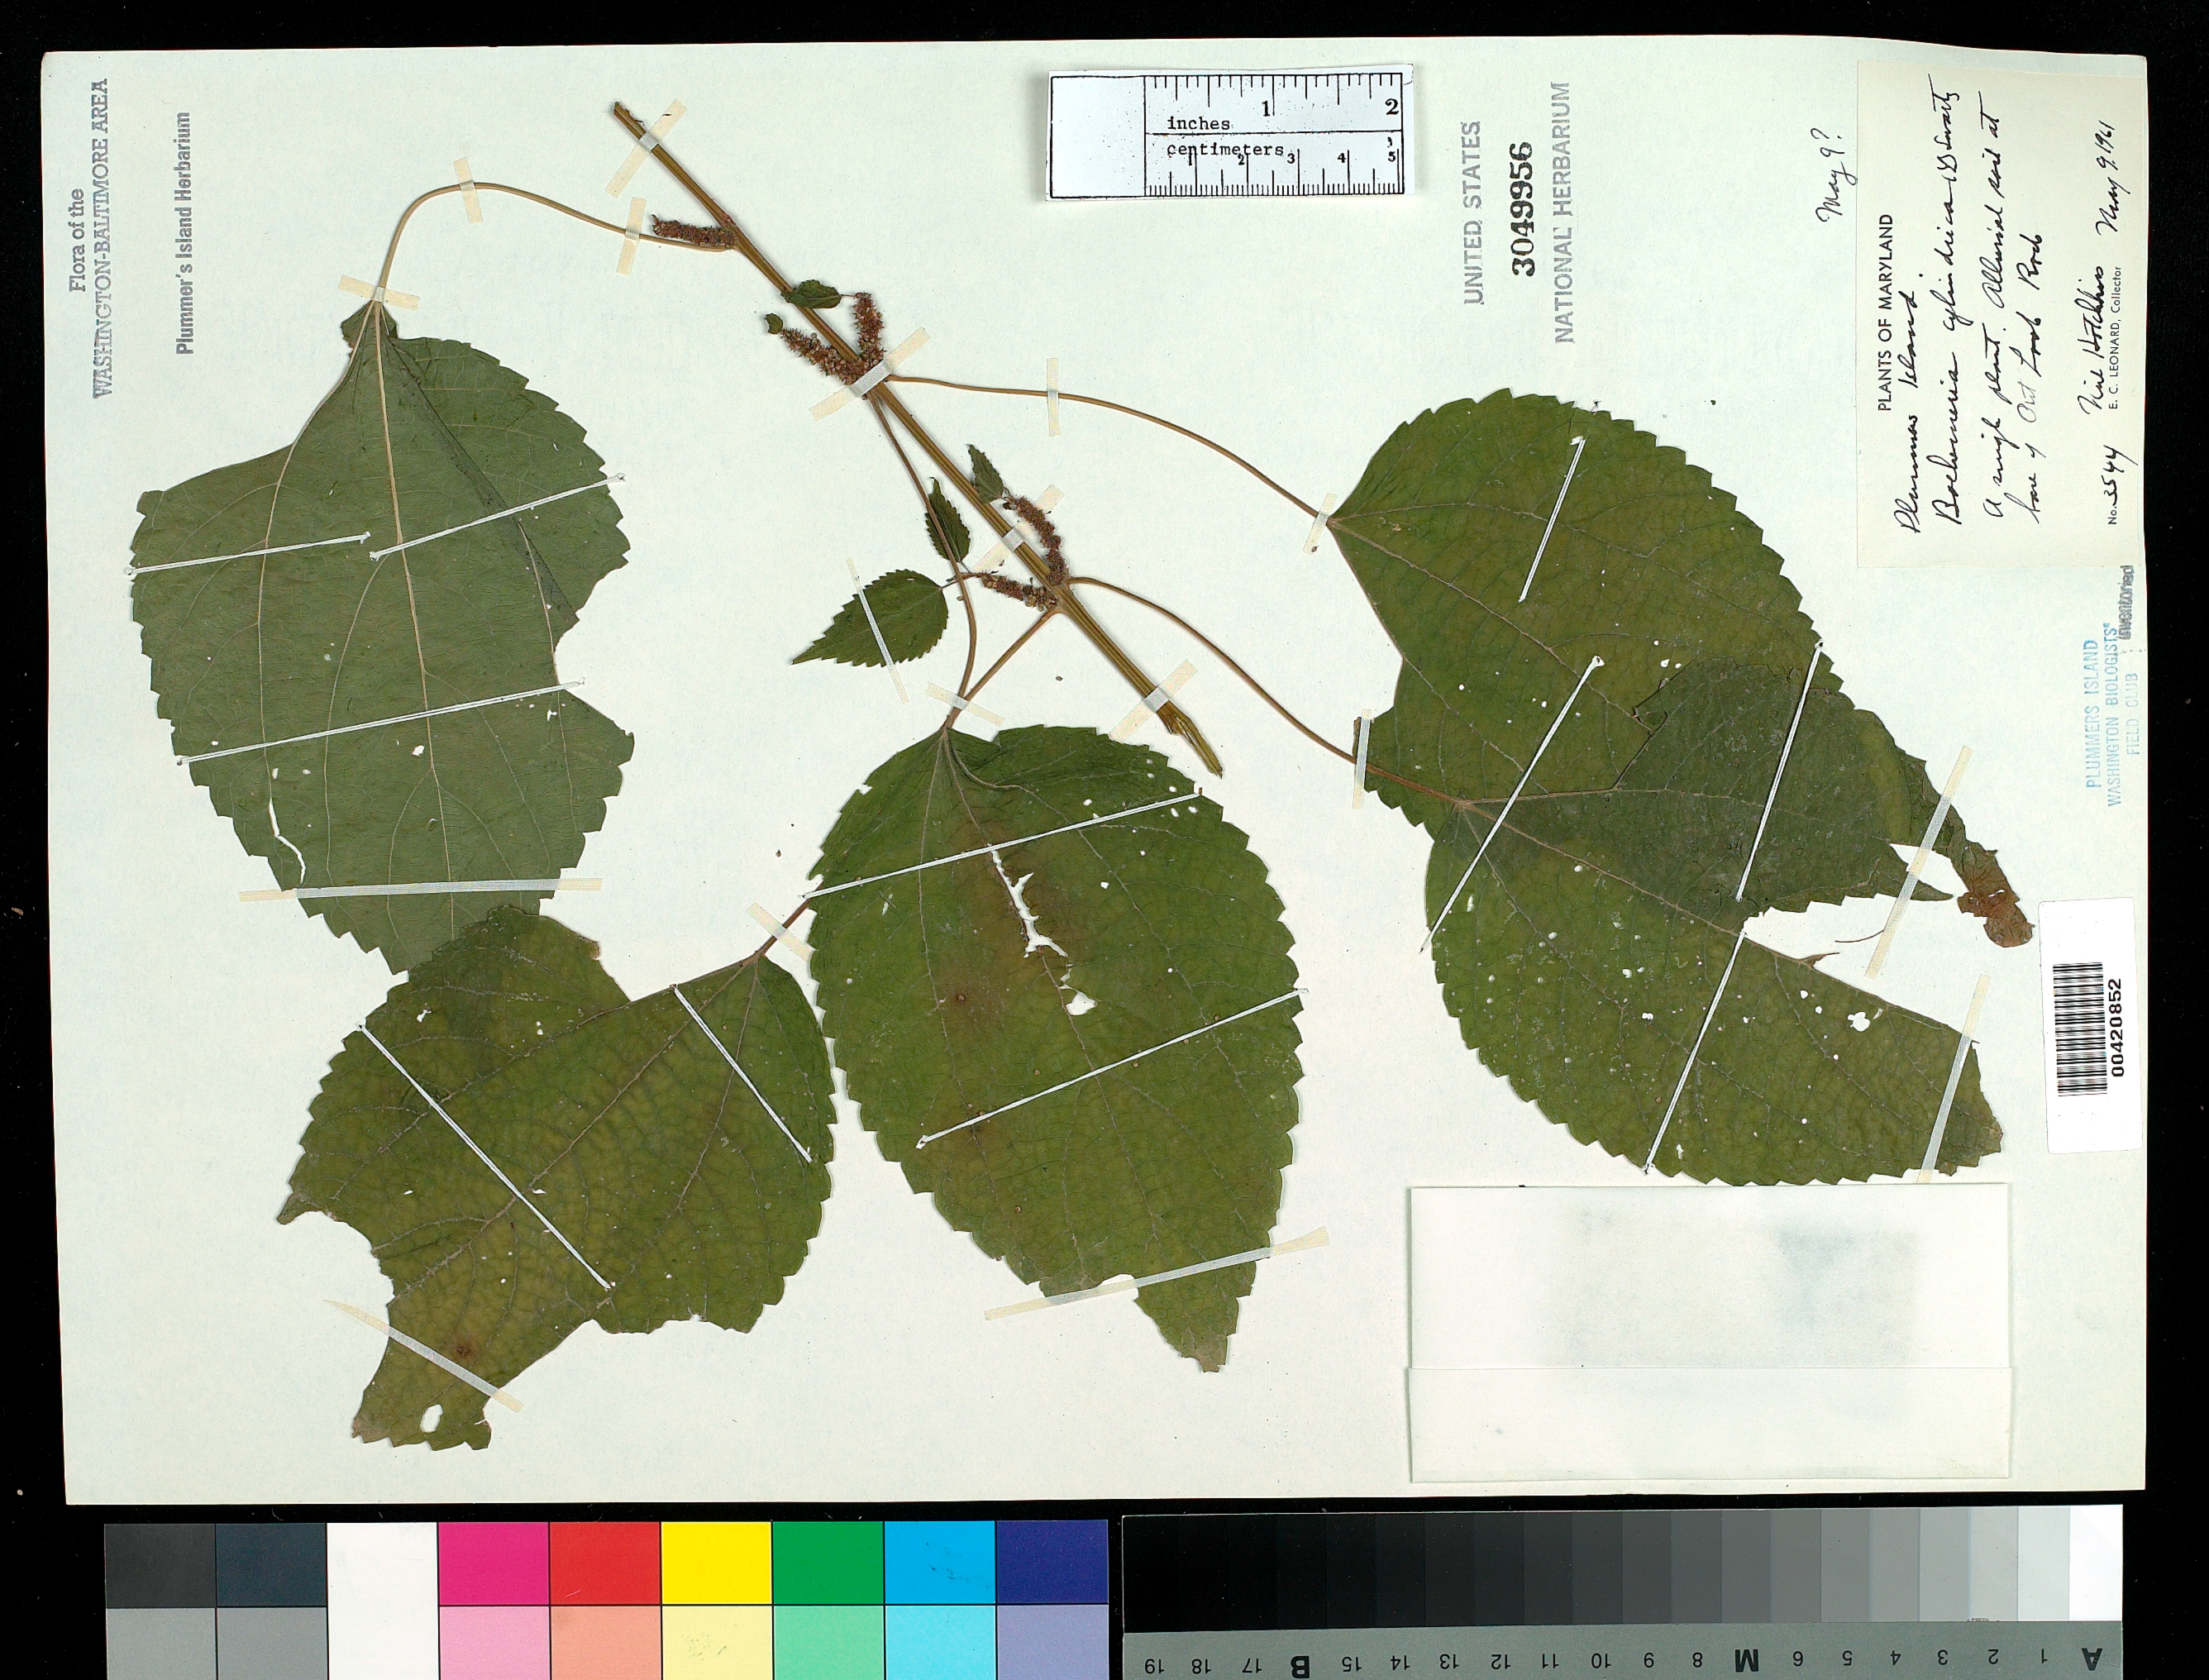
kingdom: Plantae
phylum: Tracheophyta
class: Magnoliopsida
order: Rosales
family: Urticaceae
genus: Boehmeria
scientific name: Boehmeria cylindrica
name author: (L.) Sw.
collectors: N. Hotchkiss & E. C. Leonard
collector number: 3544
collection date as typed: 09 May 1961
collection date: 1961-05-09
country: United States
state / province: Maryland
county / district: Montgomery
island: Plummers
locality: Plummer's Island, Outlook Rock C. & O. Canal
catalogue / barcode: US 3049956